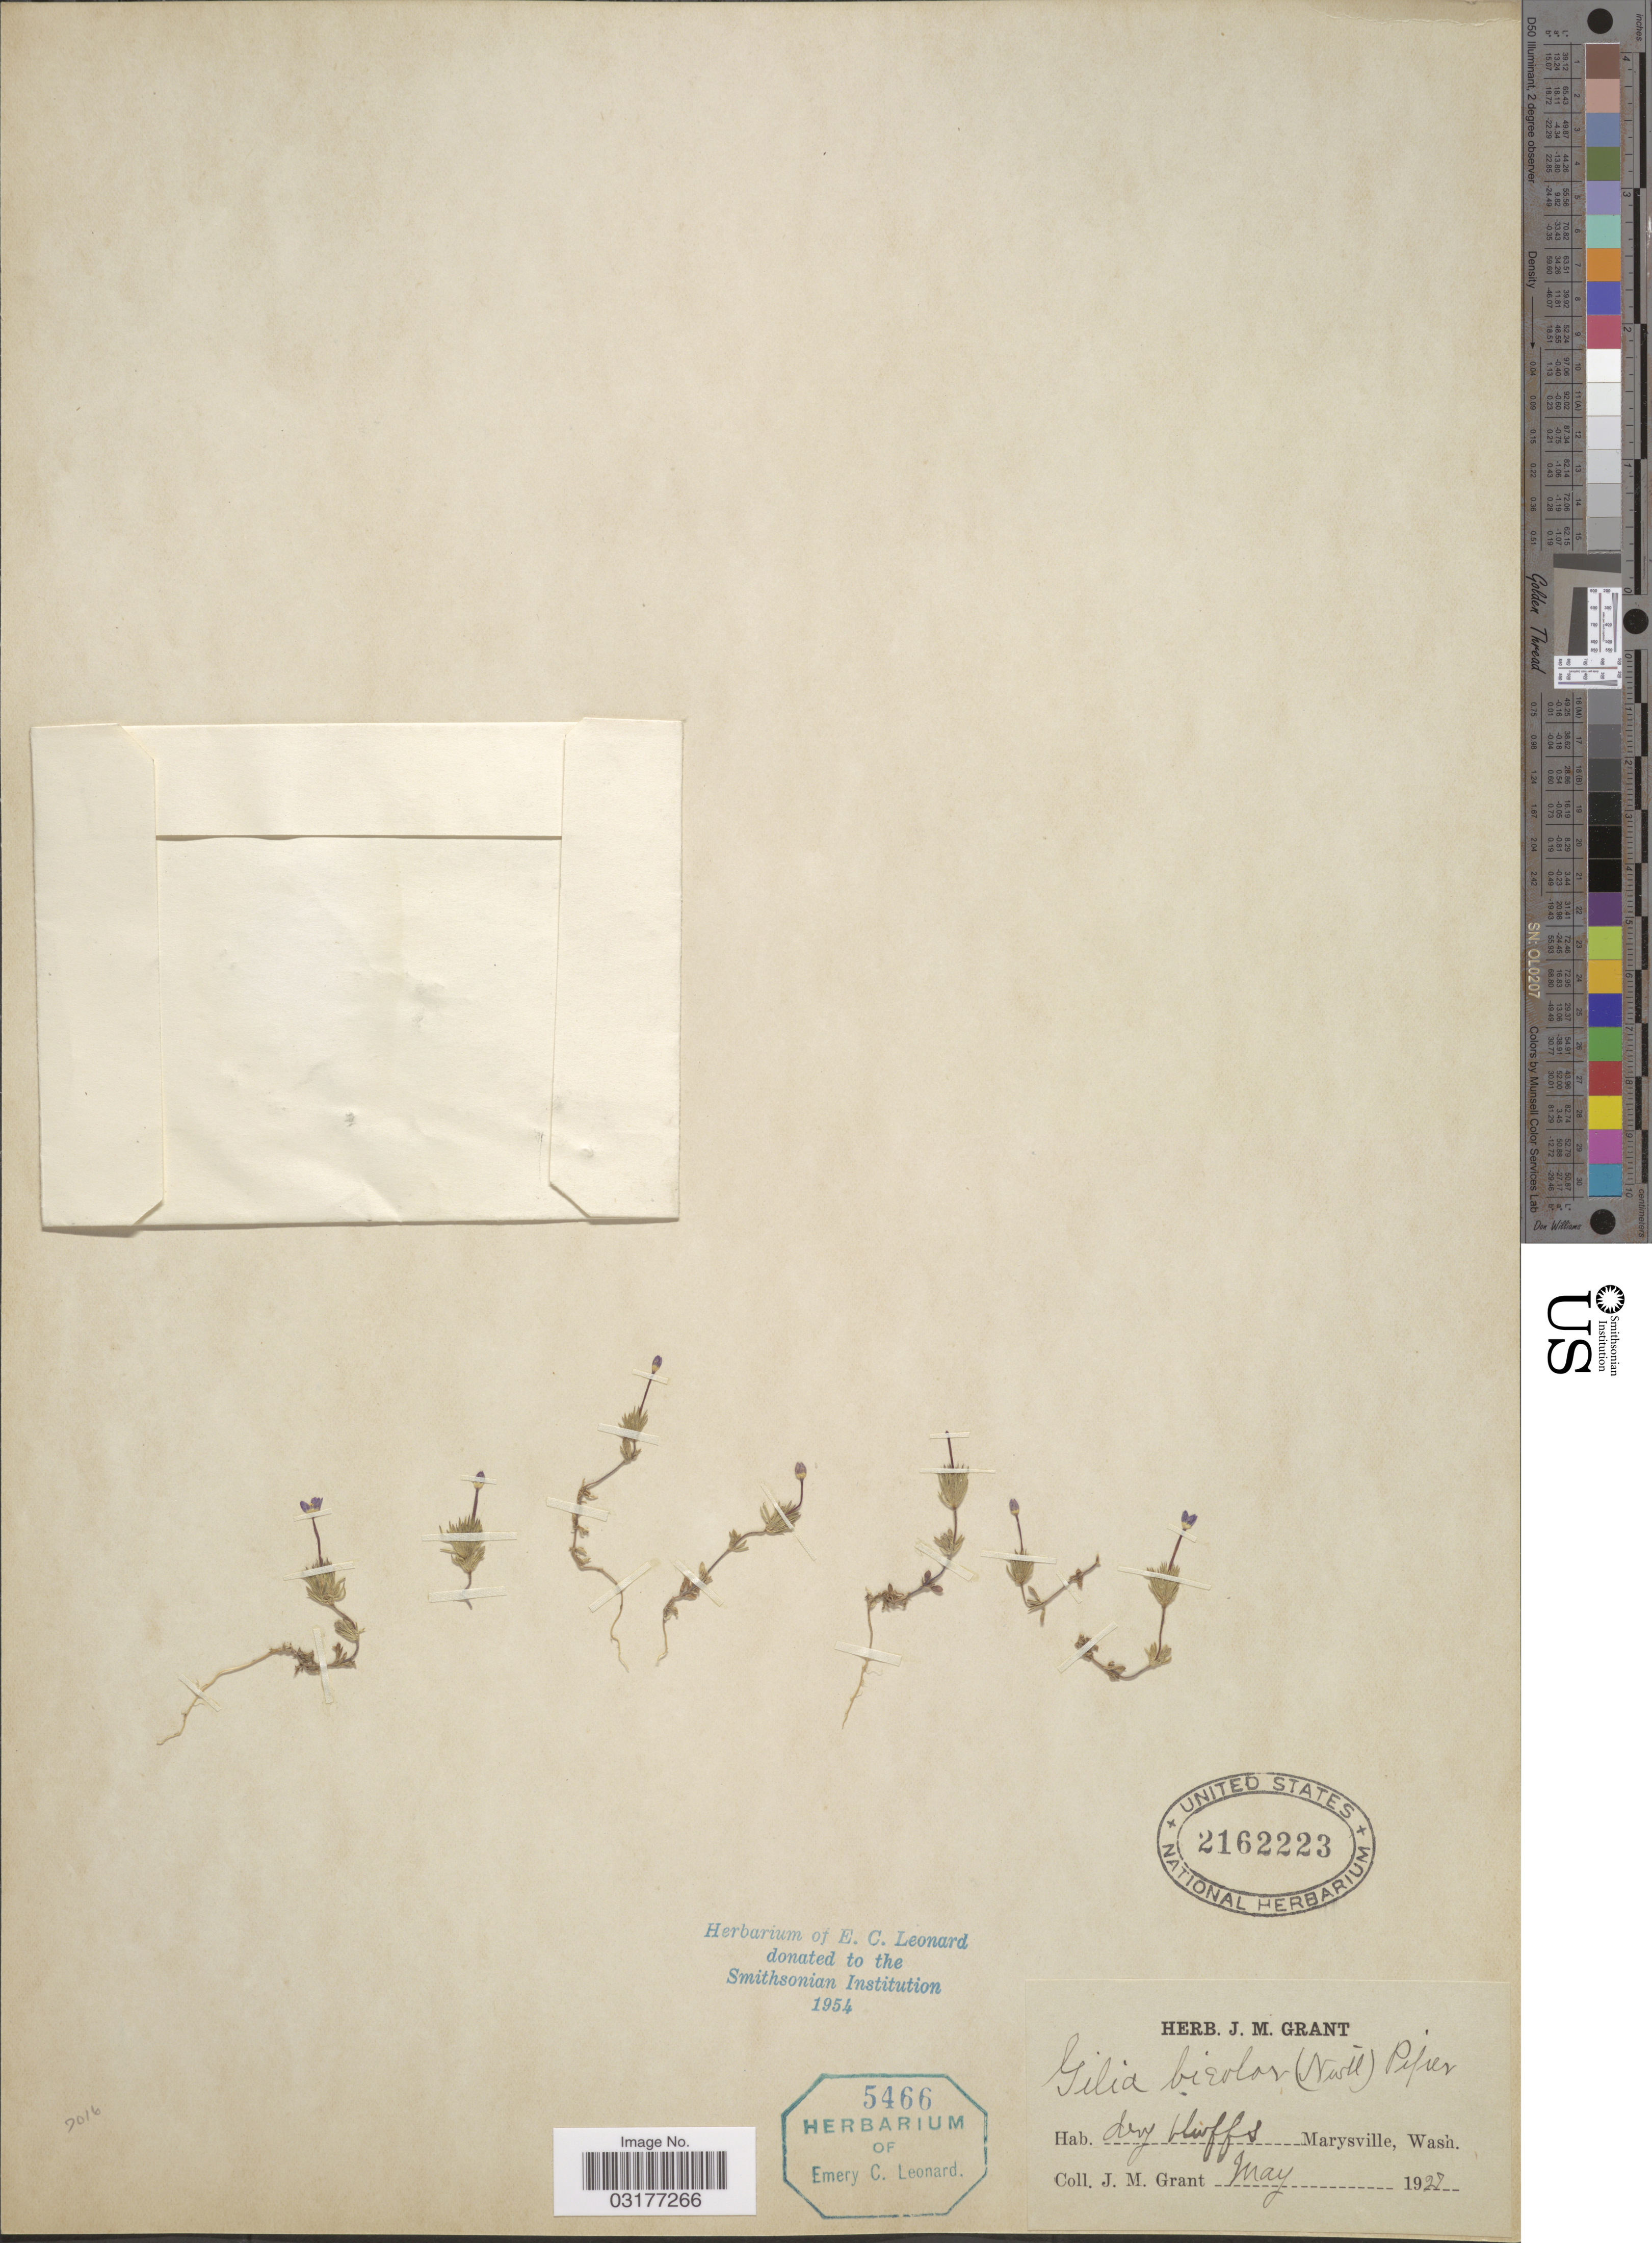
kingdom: Plantae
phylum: Tracheophyta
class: Magnoliopsida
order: Ericales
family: Polemoniaceae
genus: Leptosiphon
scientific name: Leptosiphon bicolor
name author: Nutt.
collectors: J. M. Grant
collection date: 1927-05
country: United States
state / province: Washington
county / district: Snohomish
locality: Marysville, Wash.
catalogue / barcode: US 2162223